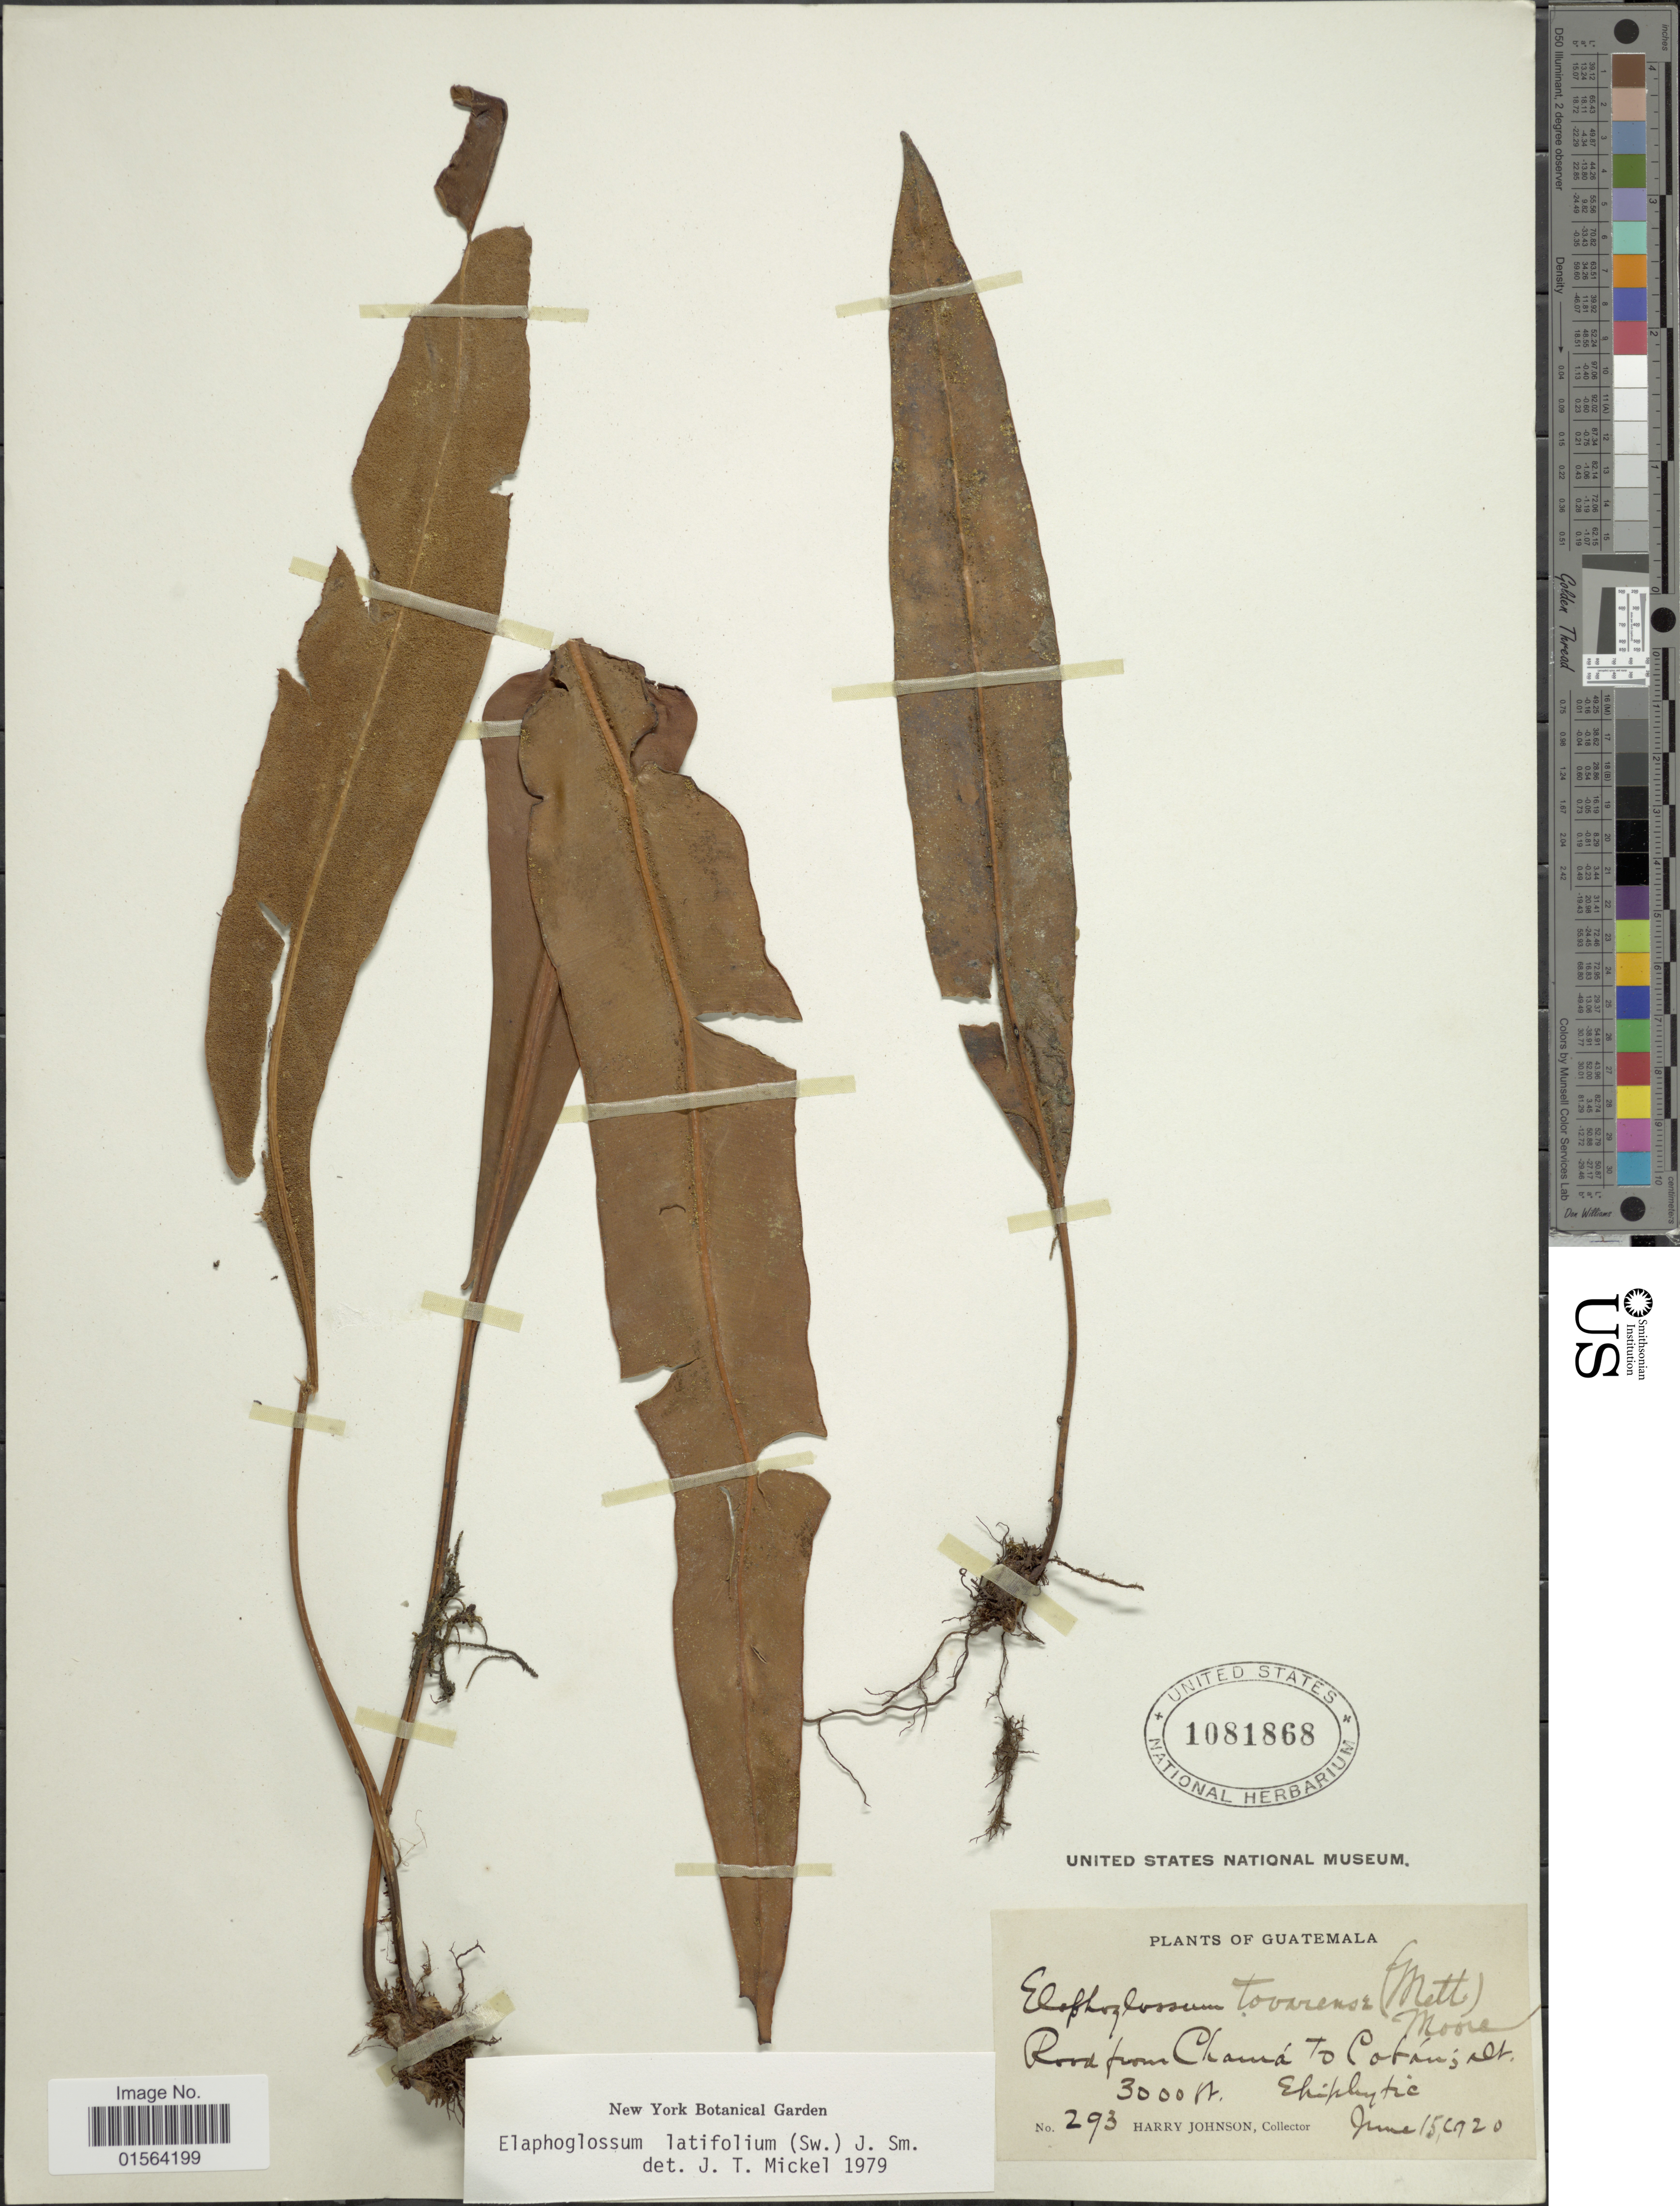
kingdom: Plantae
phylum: Tracheophyta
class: Polypodiopsida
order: Polypodiales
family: Dryopteridaceae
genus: Elaphoglossum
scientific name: Elaphoglossum latifolium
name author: (Sw.) J. Sm.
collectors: H. Johnson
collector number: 293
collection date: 1920-06-15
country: Guatemala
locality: Road from Chama to Coban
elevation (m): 914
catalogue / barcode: US 1081868